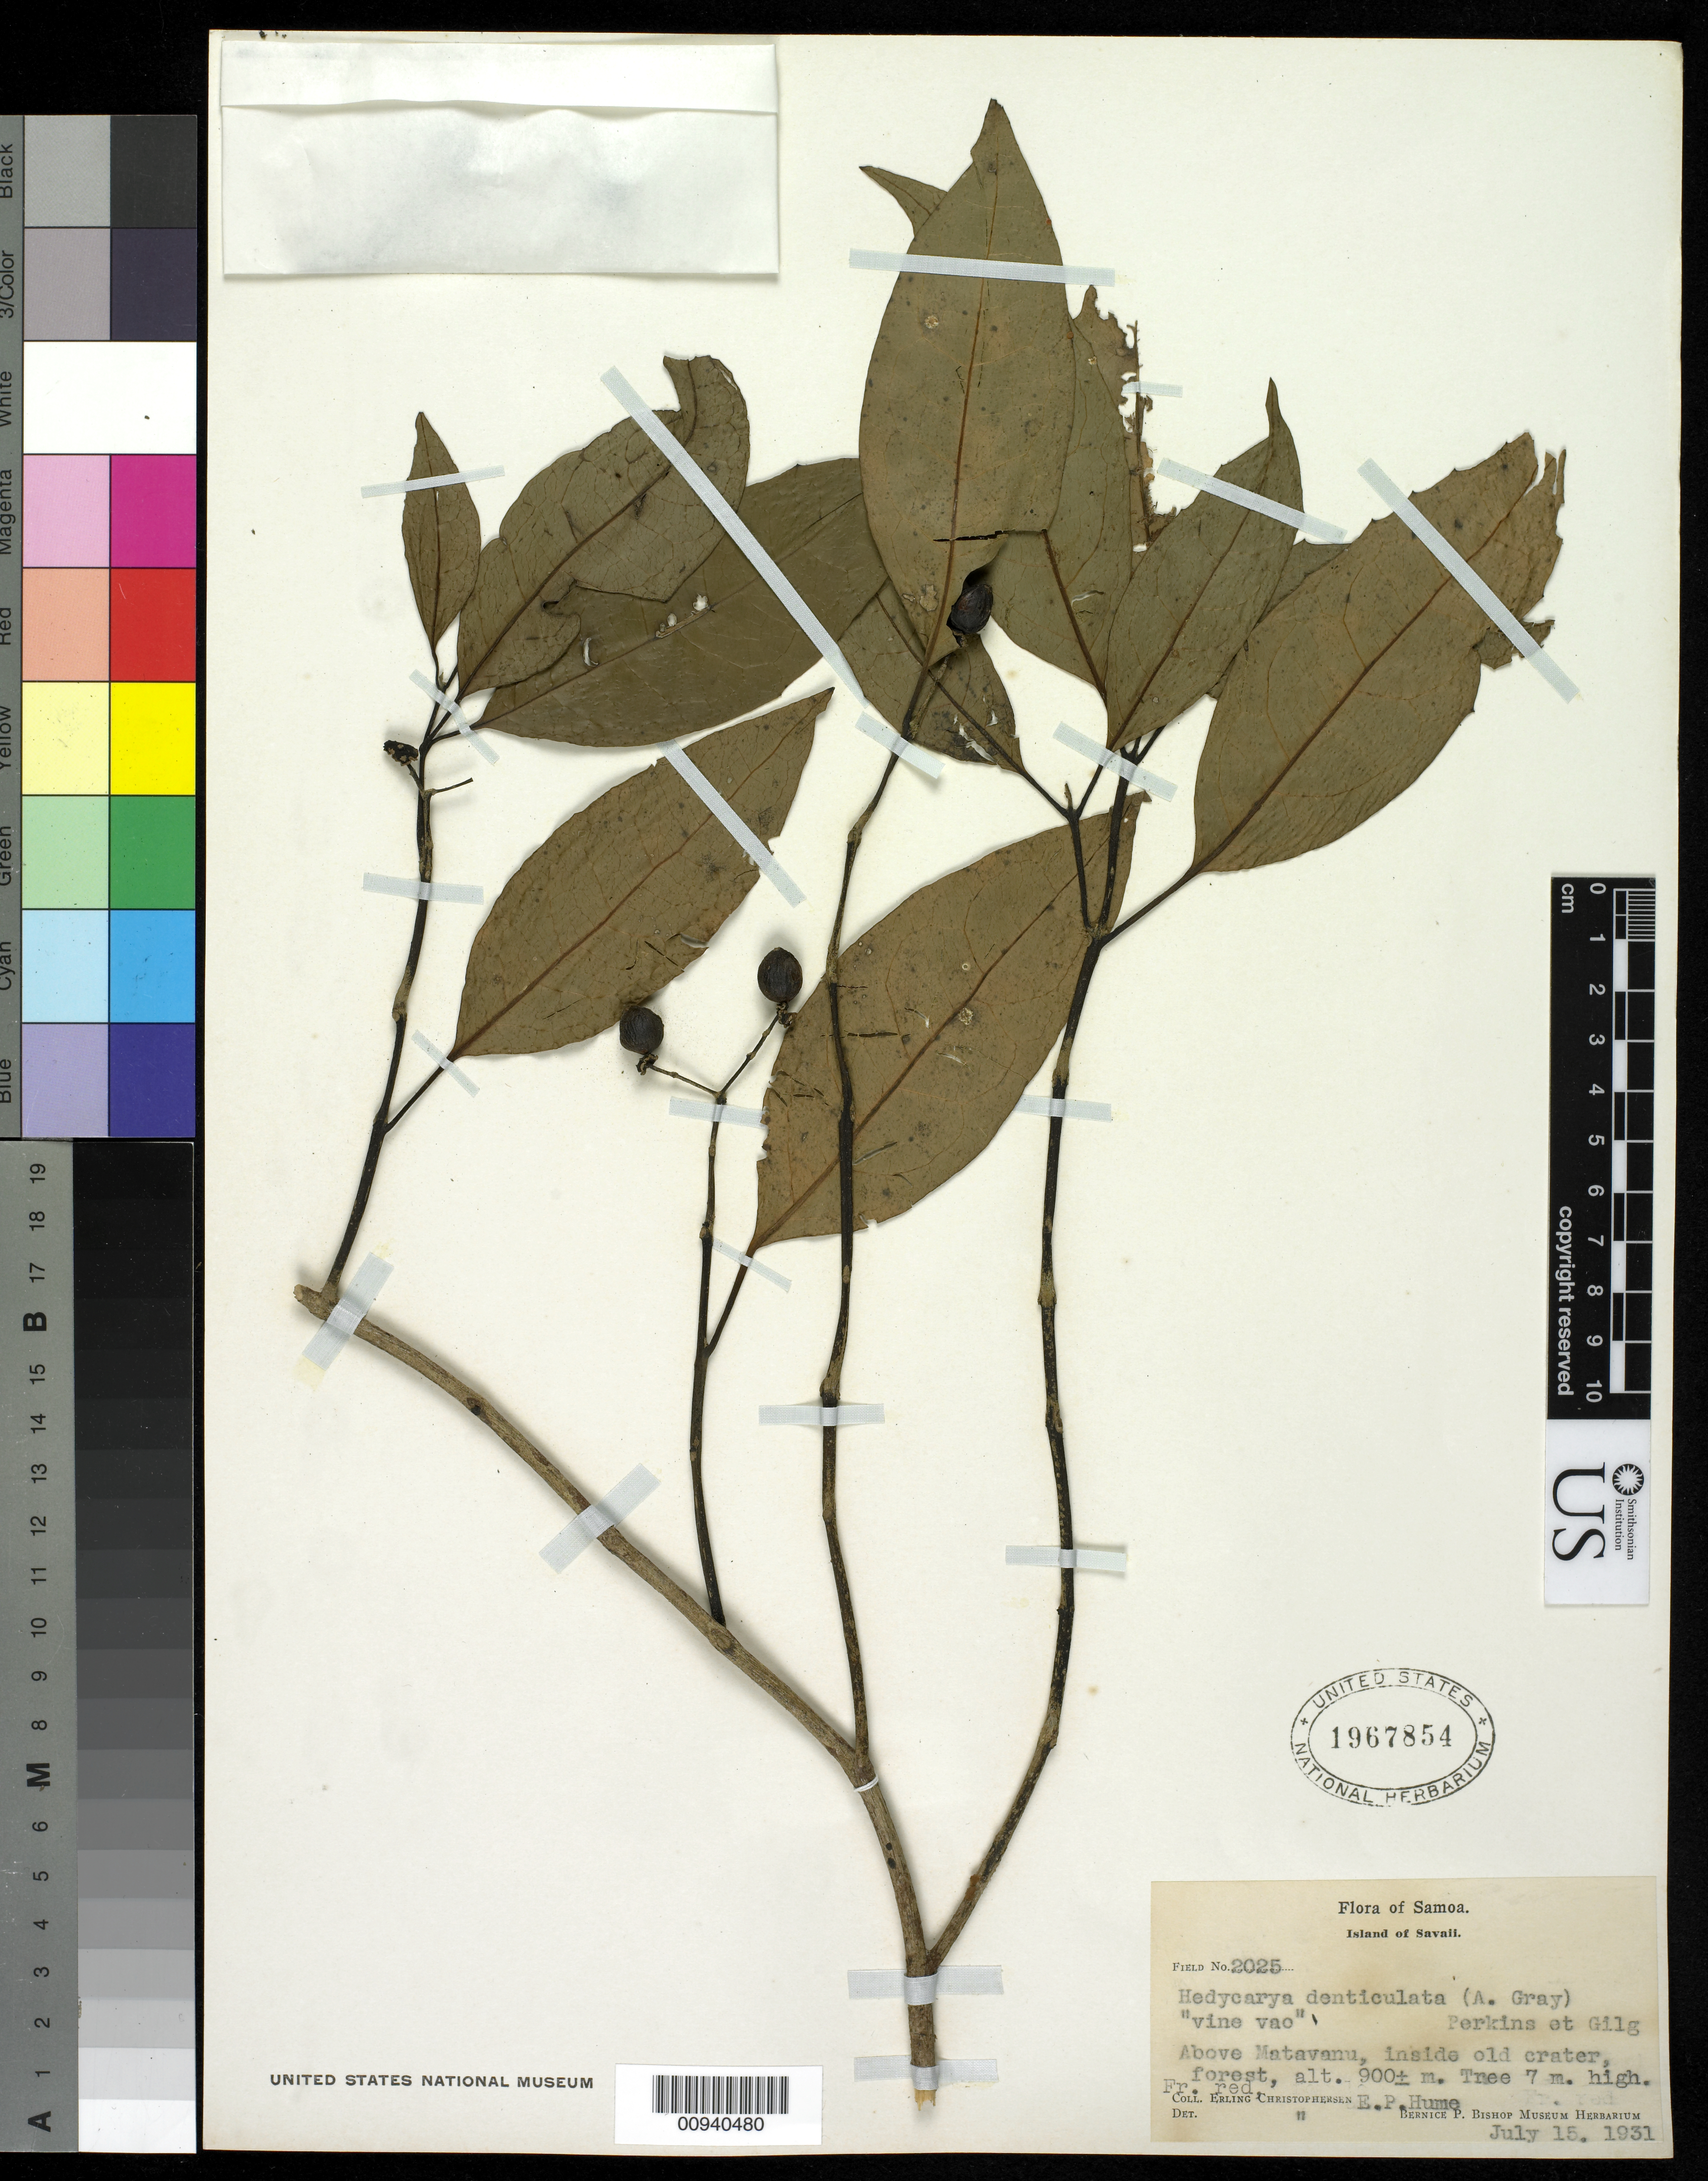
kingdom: Plantae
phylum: Tracheophyta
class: Magnoliopsida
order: Laurales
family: Monimiaceae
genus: Hedycarya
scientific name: Hedycarya dorstenioides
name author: A. Gray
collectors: E. Christophersen & E. Hume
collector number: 2025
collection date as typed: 15 Jul 1931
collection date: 1931-07-15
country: Samoa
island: Savai'i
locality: Above Matavanu, inside old crater.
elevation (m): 900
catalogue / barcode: US 1967854